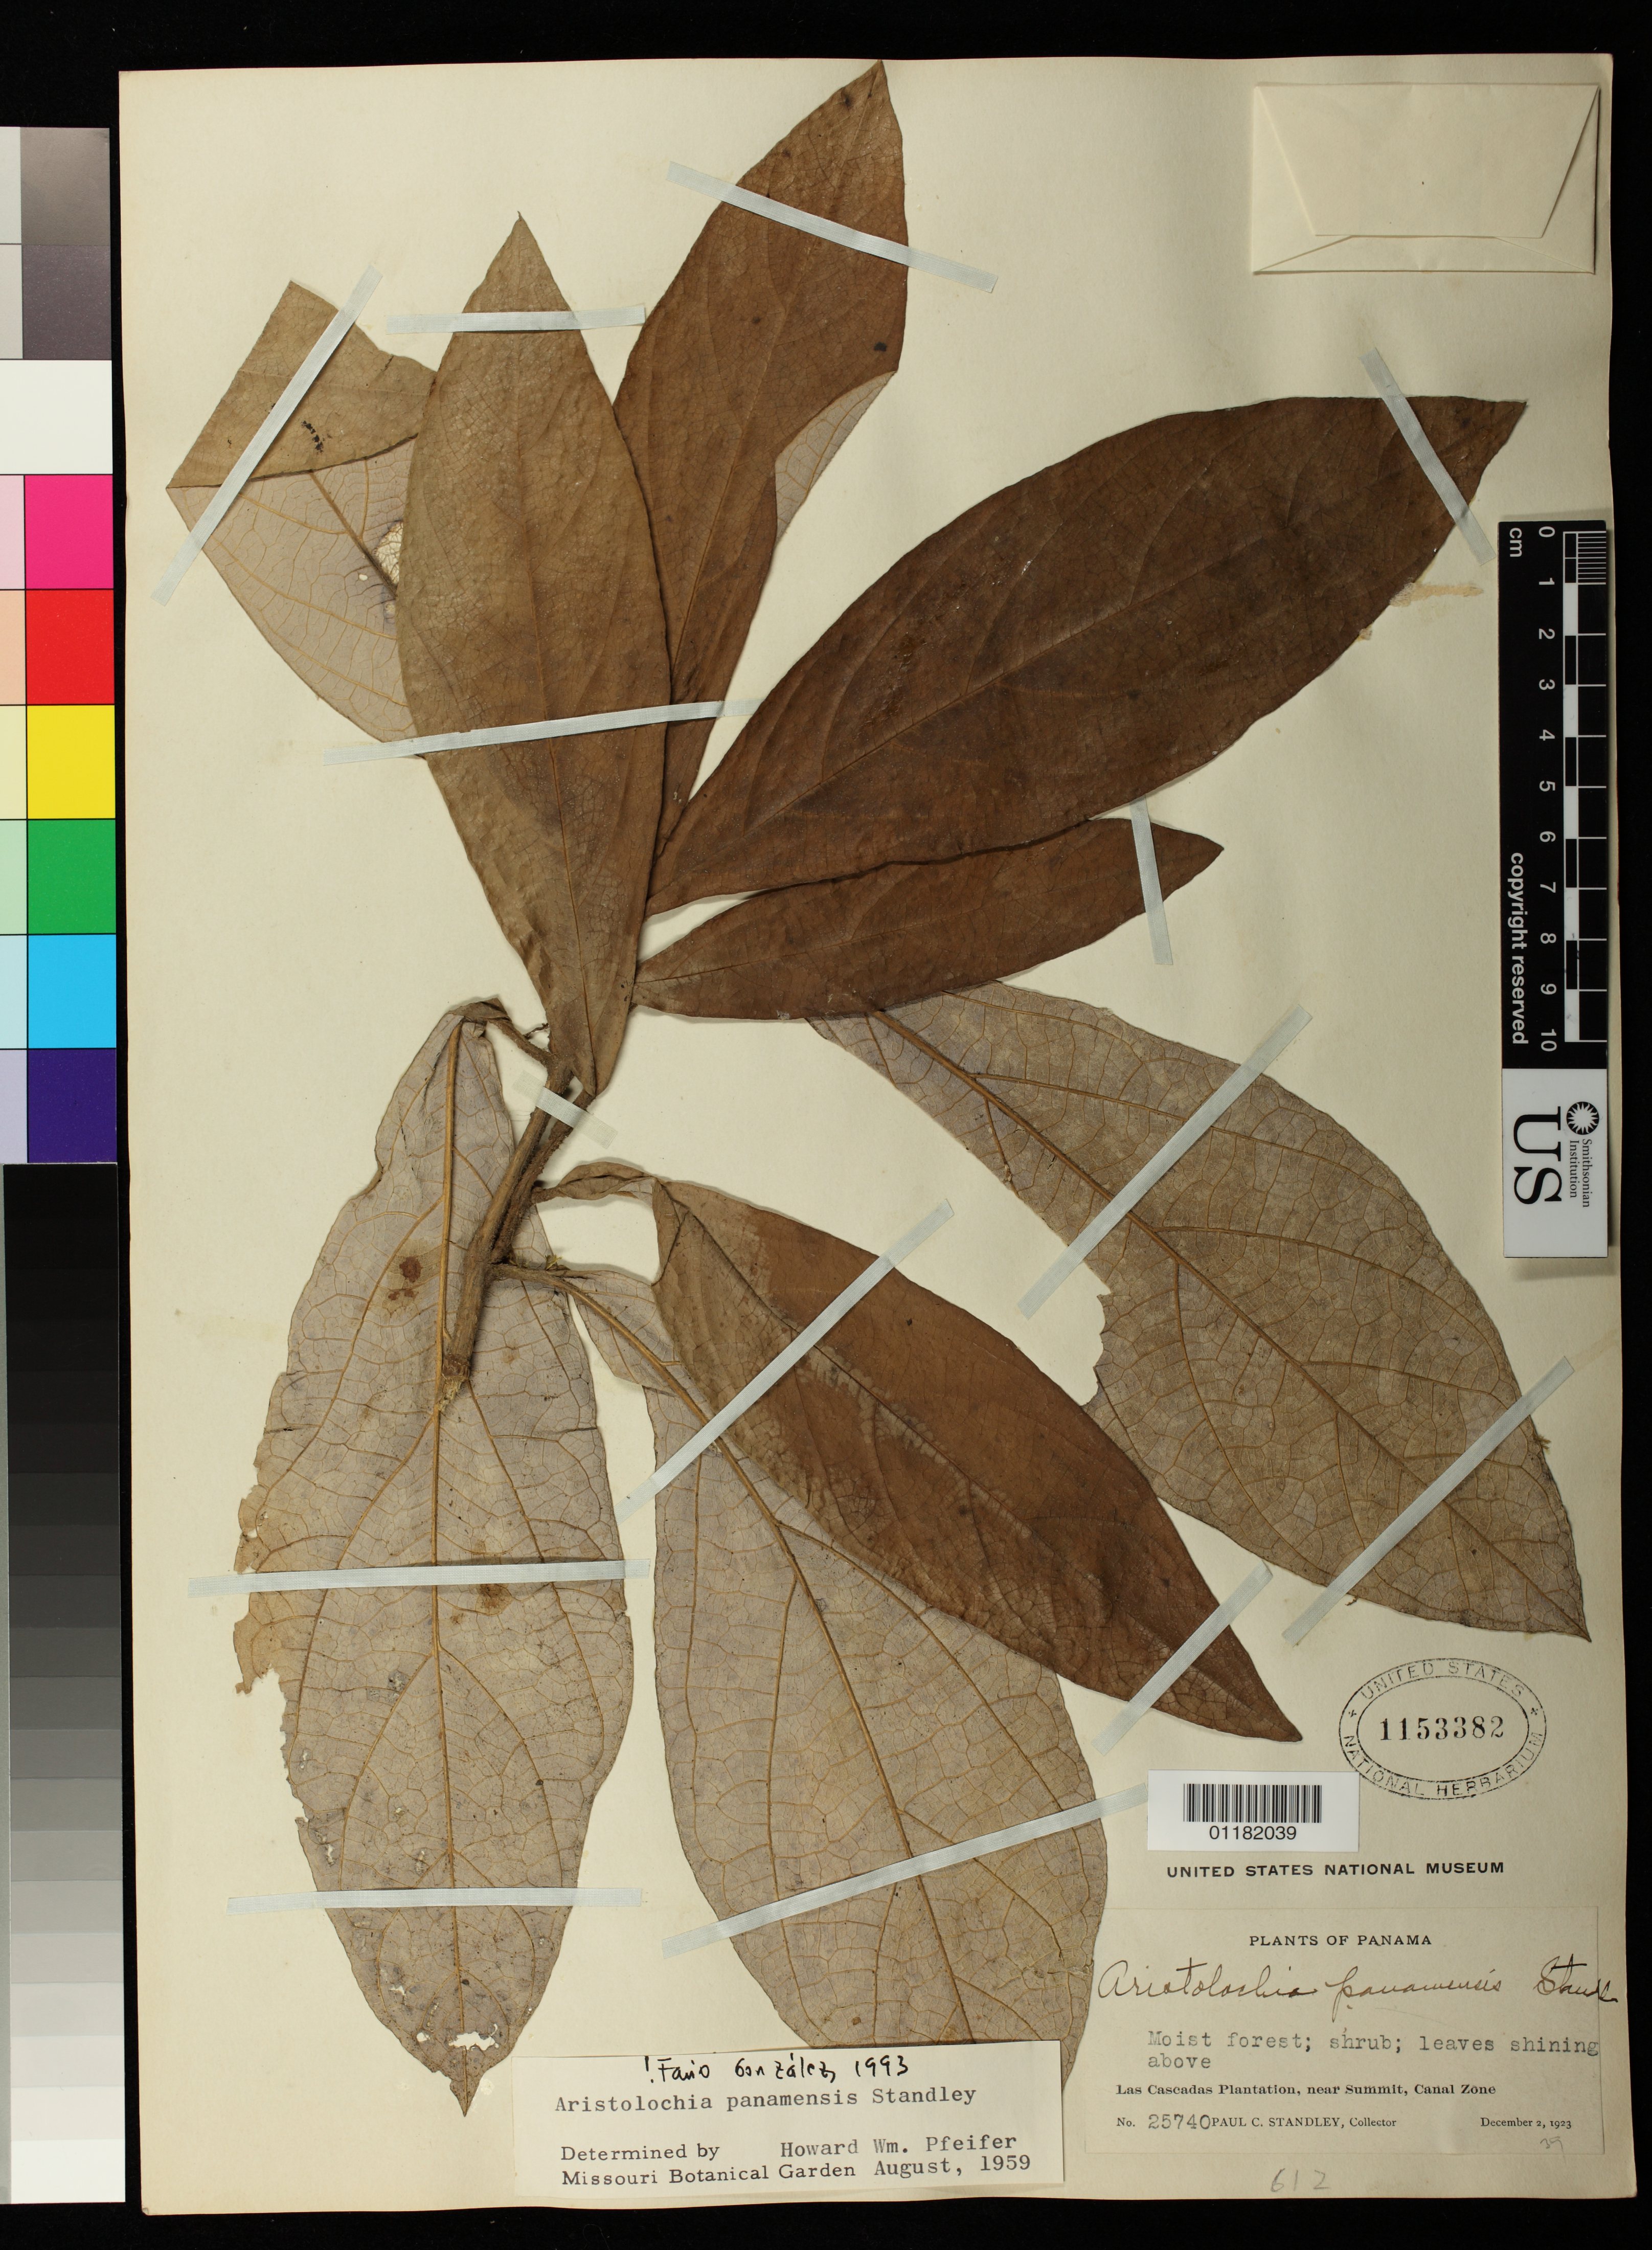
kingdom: Plantae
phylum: Tracheophyta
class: Magnoliopsida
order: Piperales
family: Aristolochiaceae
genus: Aristolochia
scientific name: Aristolochia panamensis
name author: Standl.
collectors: P. C. Standley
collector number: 25740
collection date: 1913-12-02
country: Panama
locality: Las Cascadas Plantation, near Summit, Canal Zone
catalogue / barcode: US 1153382